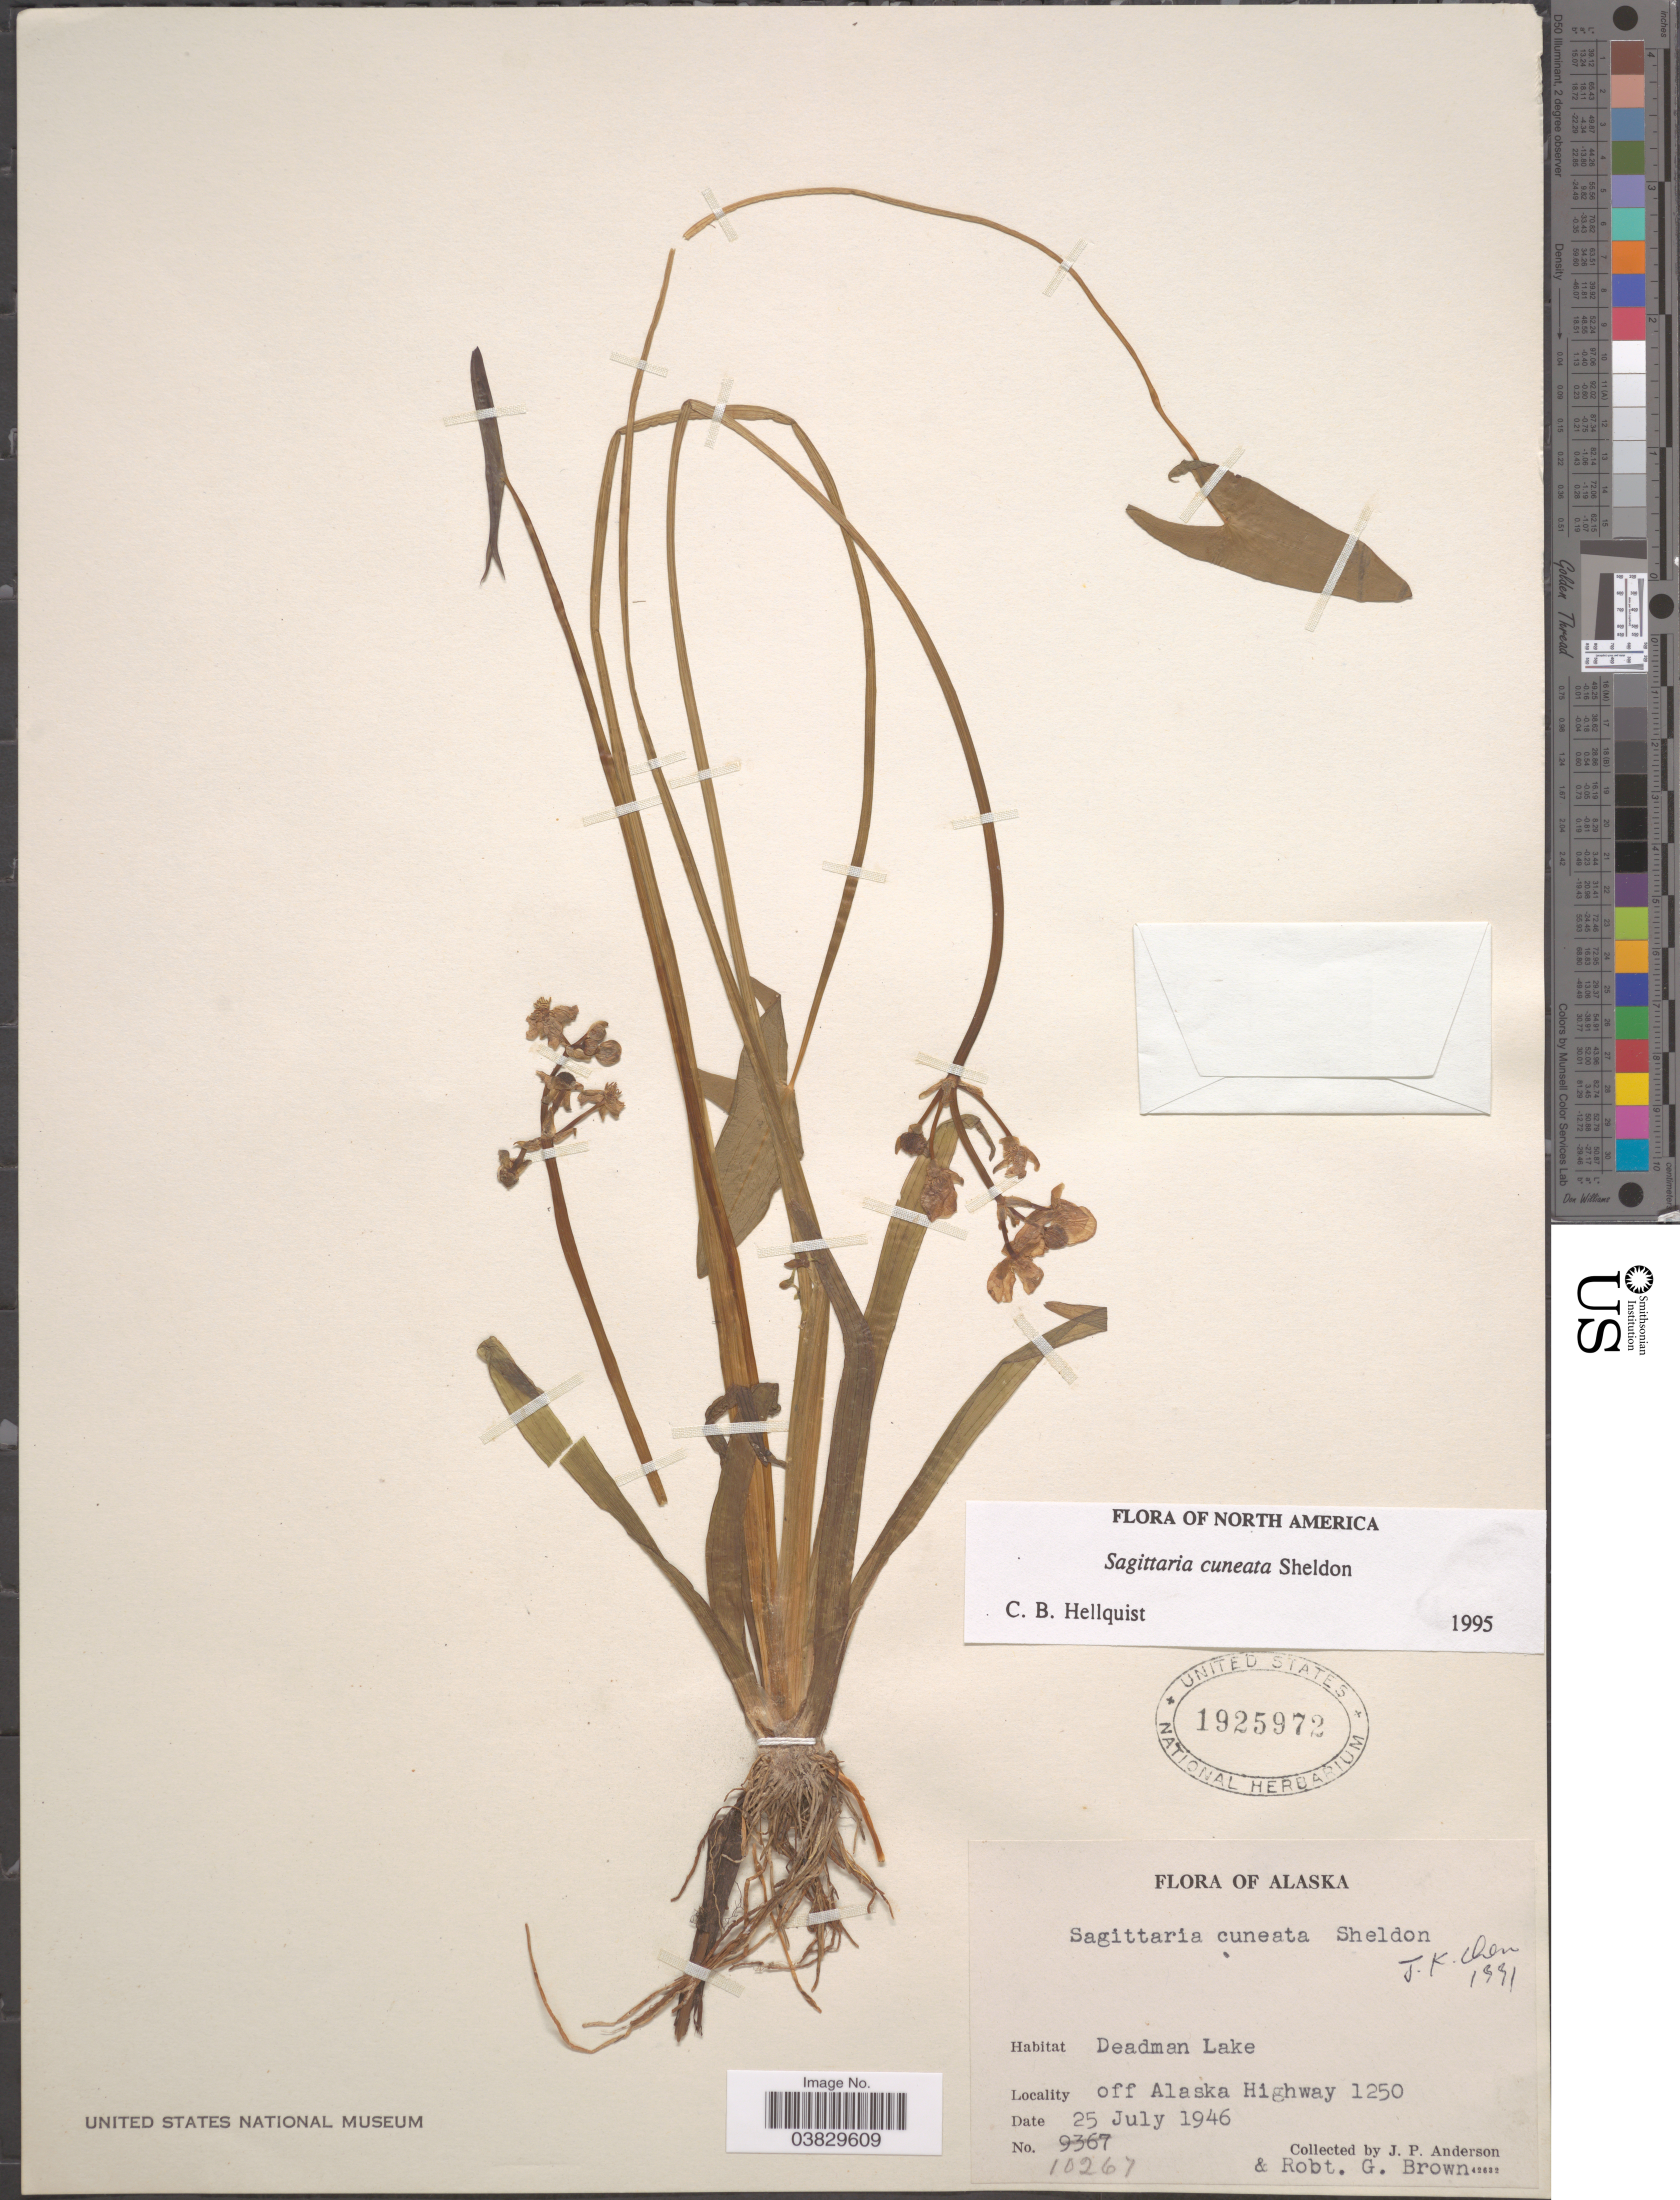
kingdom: Plantae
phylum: Tracheophyta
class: Liliopsida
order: Alismatales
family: Alismataceae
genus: Sagittaria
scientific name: Sagittaria cuneata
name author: E. Sheld.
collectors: J. P. Anderson & R. G. Brown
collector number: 10267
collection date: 1946-07-25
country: United States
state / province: Alaska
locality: Deadman Lake, off Alaska Highway 1250.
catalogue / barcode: US 1925972